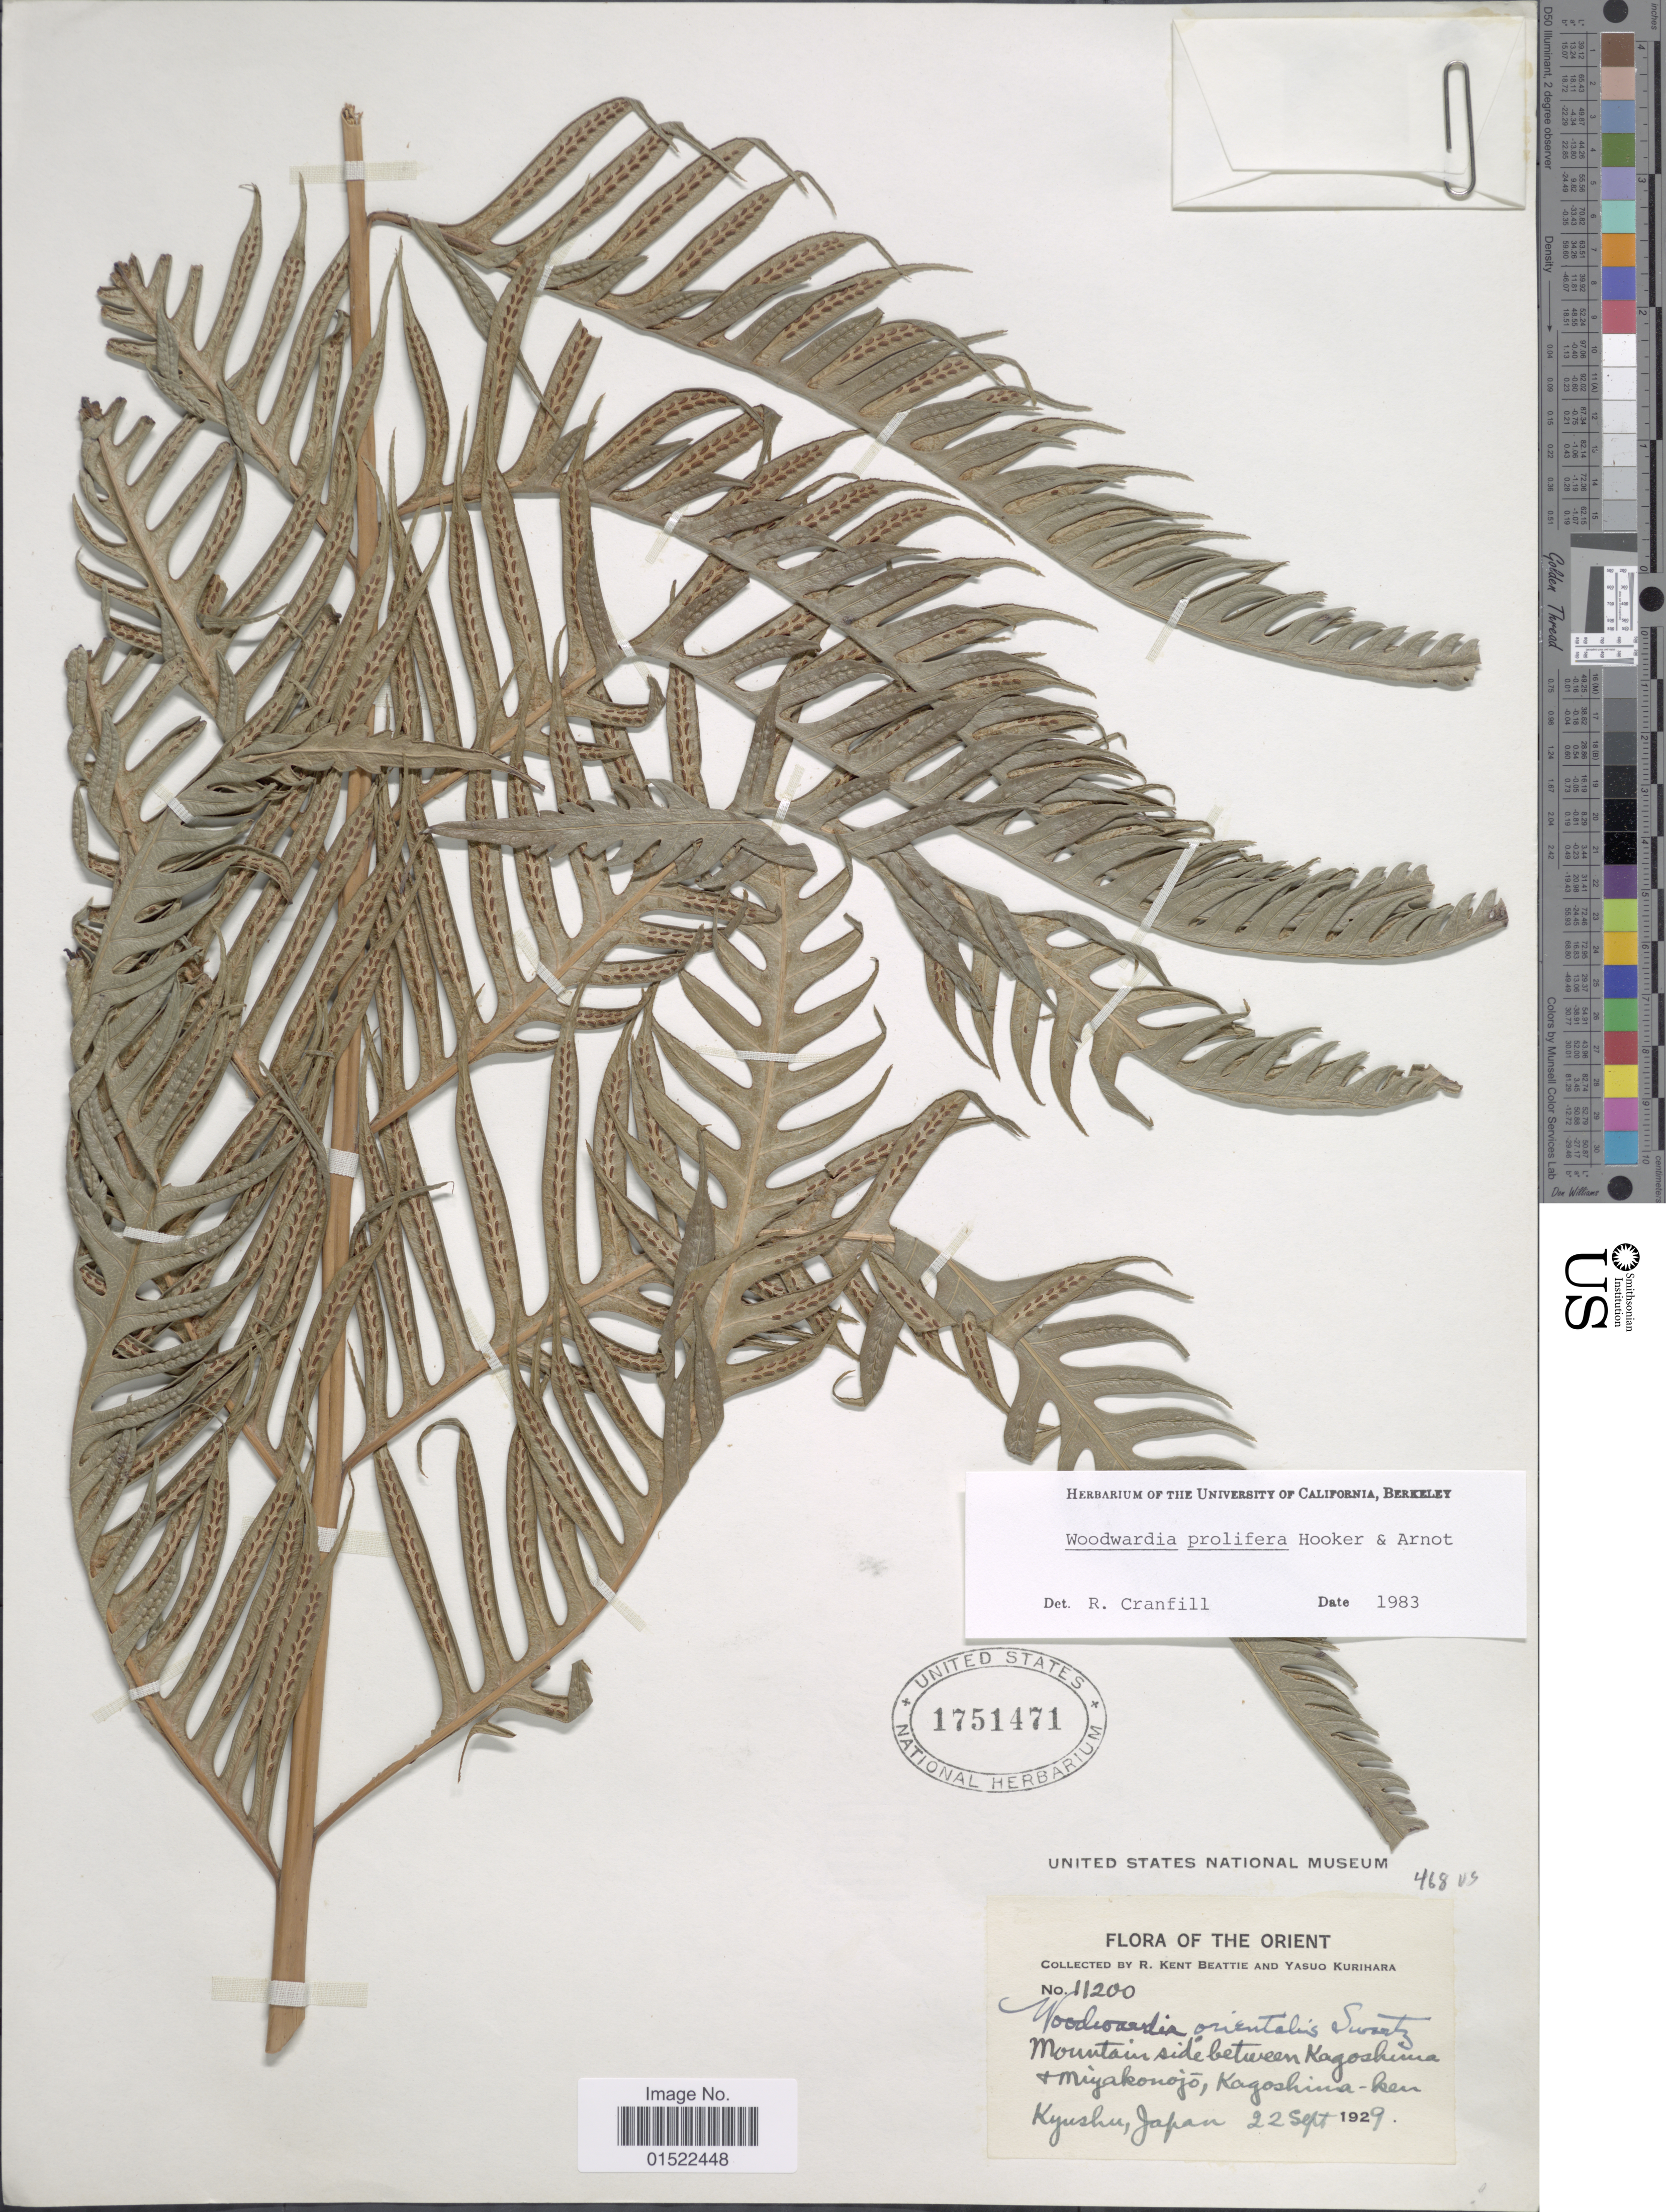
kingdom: Plantae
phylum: Tracheophyta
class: Polypodiopsida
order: Polypodiales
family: Blechnaceae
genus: Woodwardia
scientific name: Woodwardia prolifera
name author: Hook. & Arn.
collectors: R. K. Beattie & Y. Kurihara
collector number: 11200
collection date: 1929-09-22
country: Japan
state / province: Kagosima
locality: Mountain side between Kagoshima, Miyakonojo,Kagoshima-ken, Orient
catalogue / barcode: US 1751471